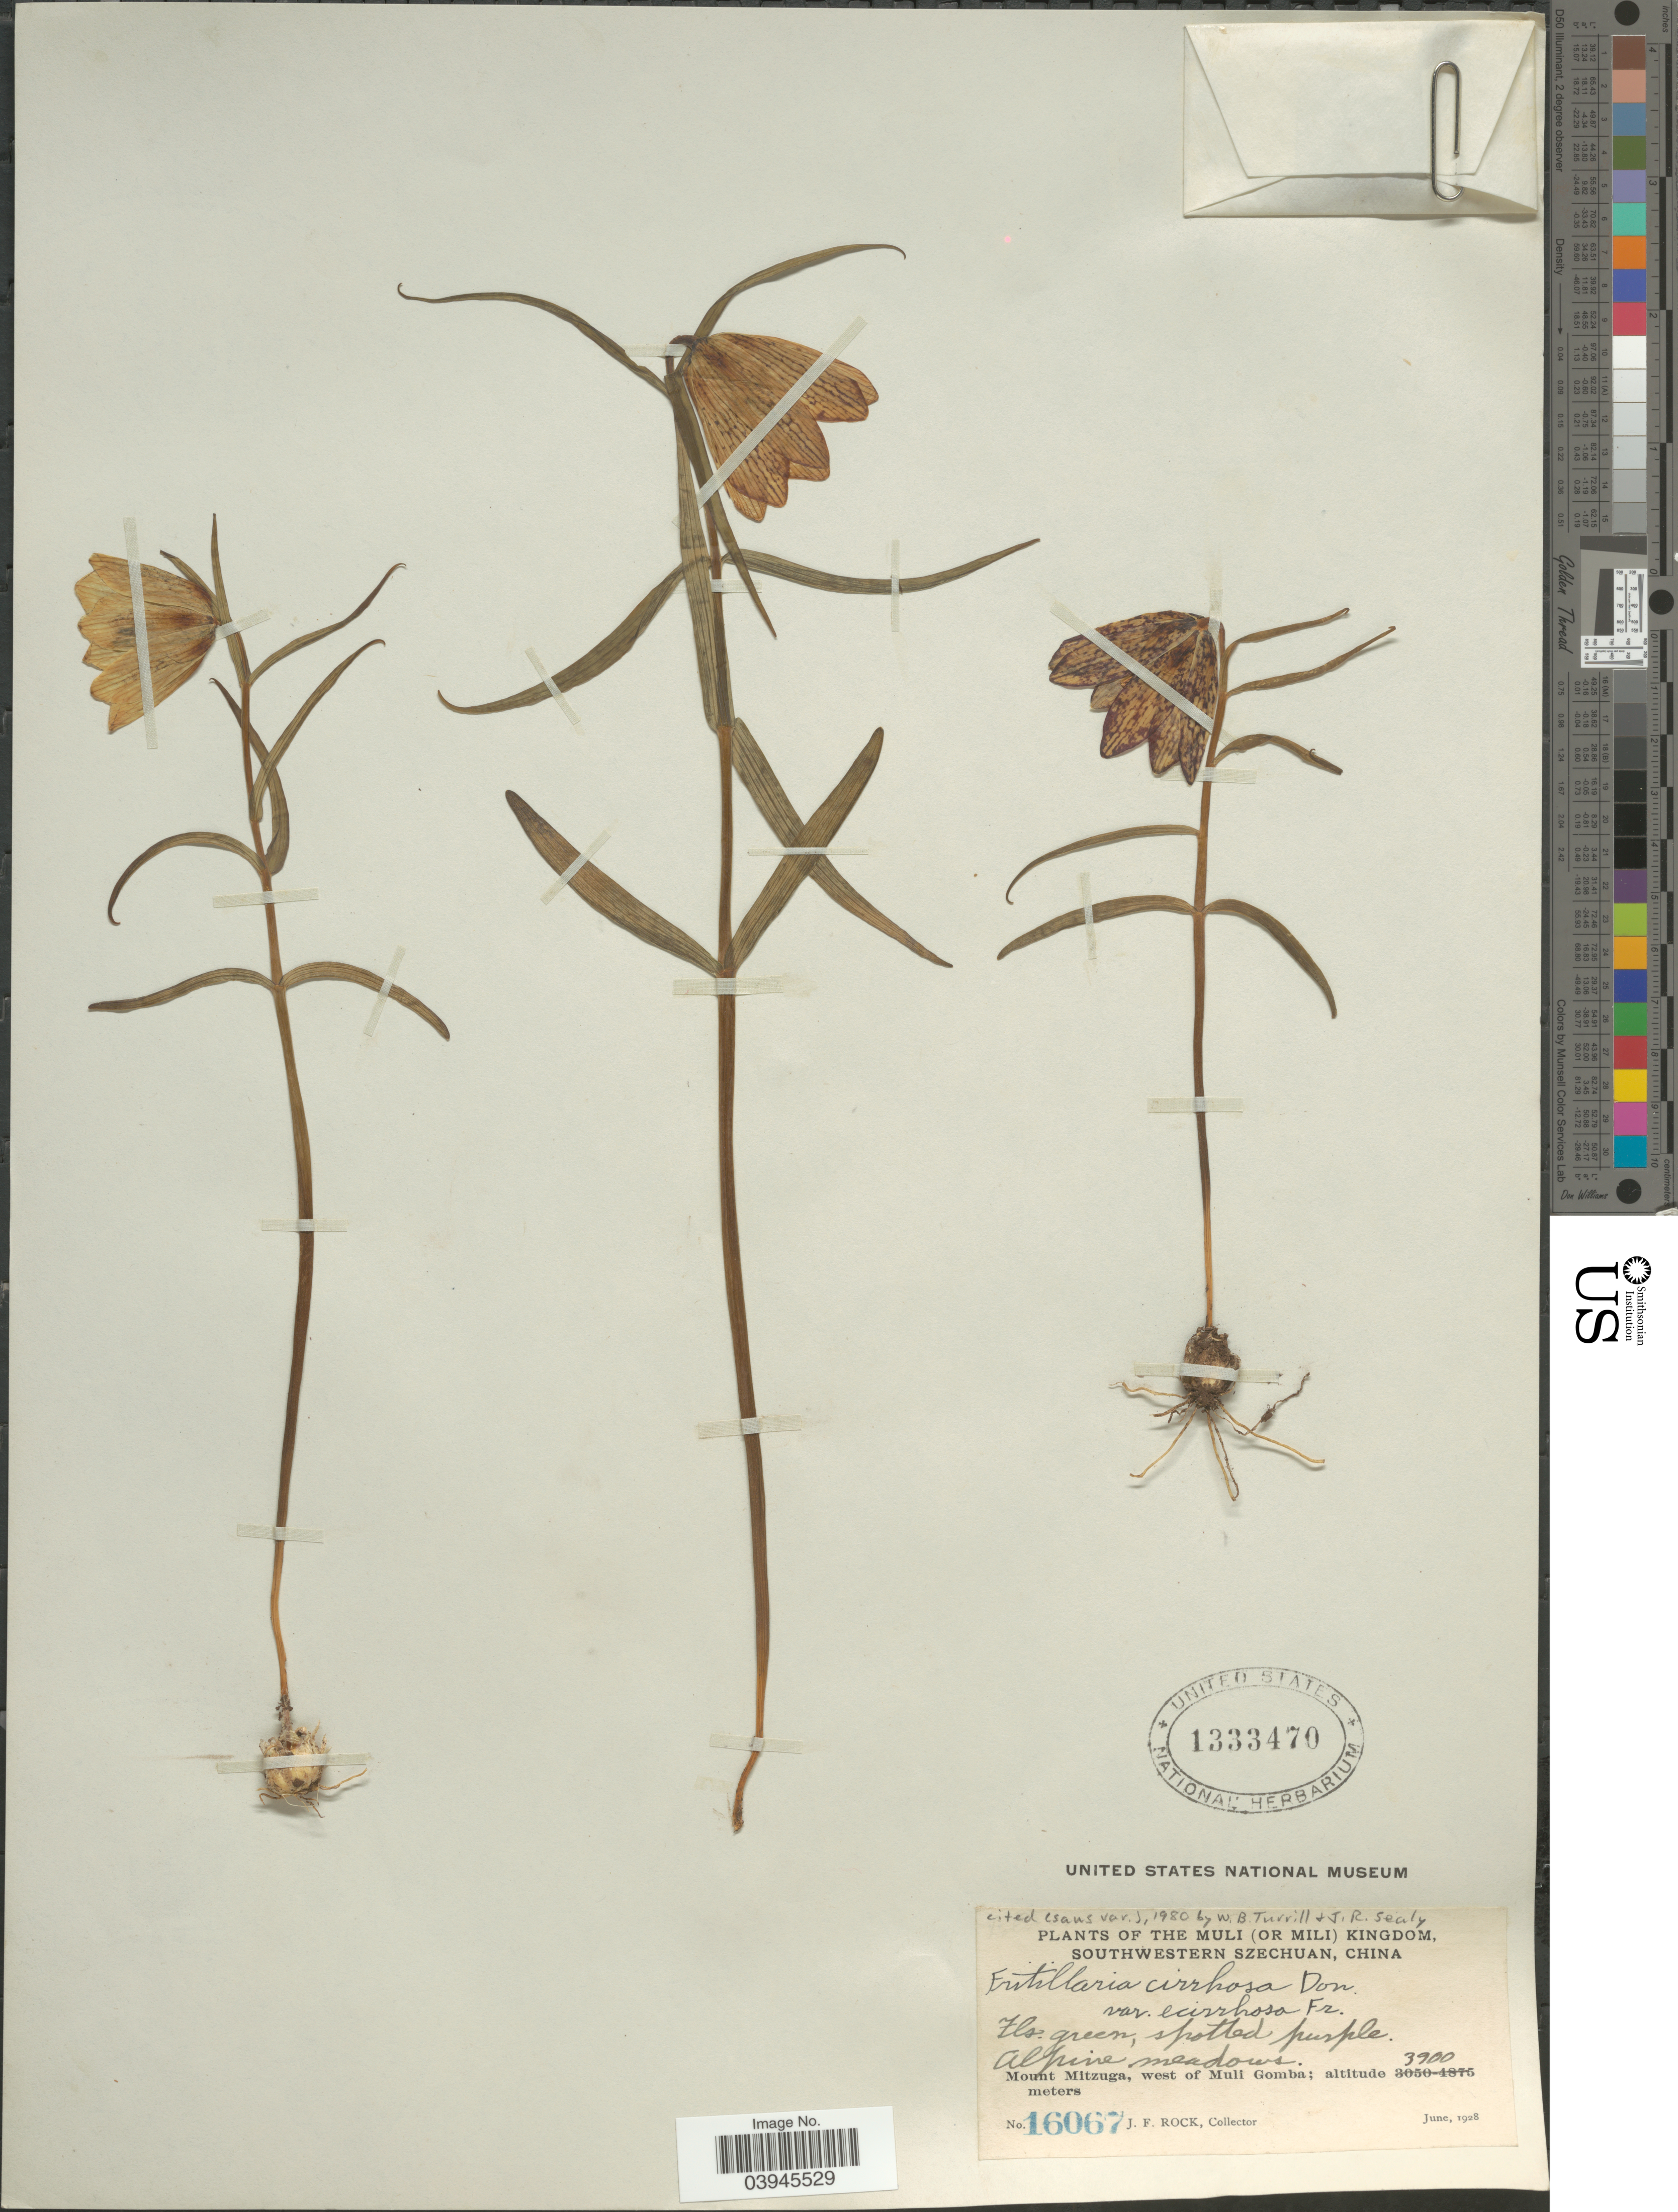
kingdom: Plantae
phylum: Tracheophyta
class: Liliopsida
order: Liliales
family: Liliaceae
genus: Fritillaria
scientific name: Fritillaria cirrhosa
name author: D. Don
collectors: J. Rock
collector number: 16067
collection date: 1928-06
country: China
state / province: Sichuan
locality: The Muli (or Mili) Kingdom, Southwestern Szechuan. Mount Mitzuga, west of Muli Gomba.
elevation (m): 3900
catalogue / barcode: US 1333470